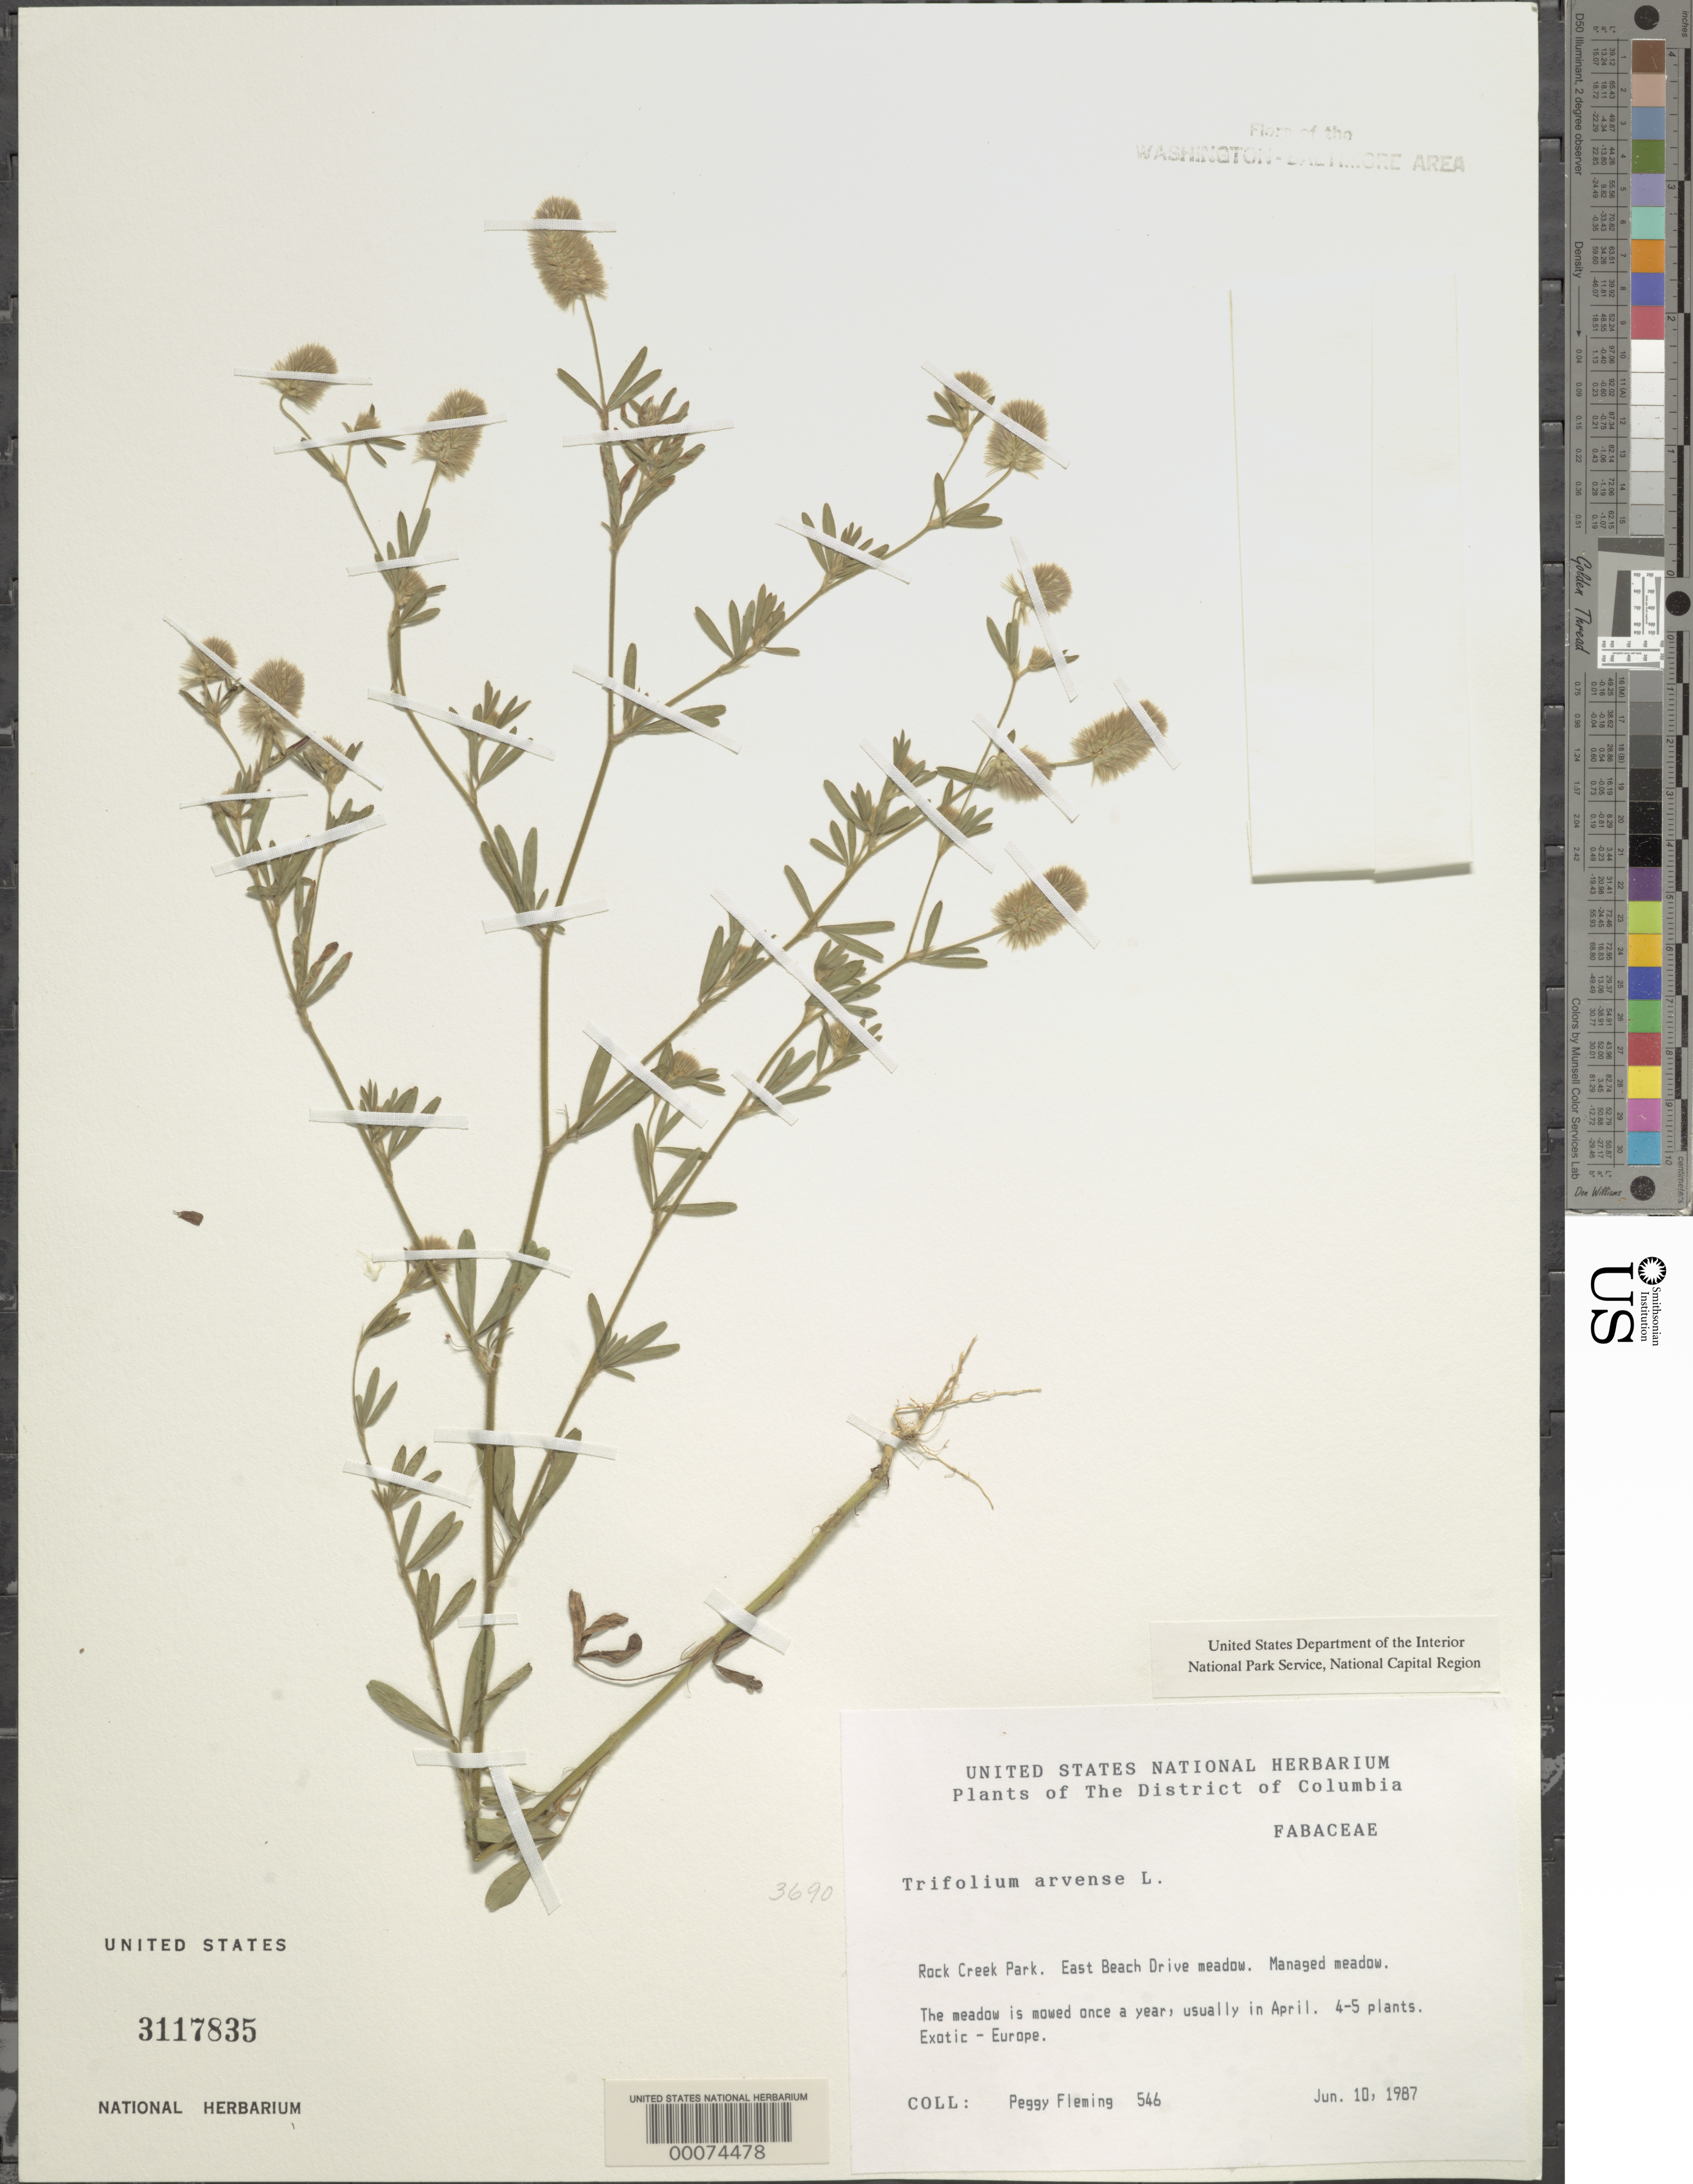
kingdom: Plantae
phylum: Tracheophyta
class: Magnoliopsida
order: Fabales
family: Fabaceae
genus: Trifolium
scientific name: Trifolium arvense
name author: L.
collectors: P. Fleming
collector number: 546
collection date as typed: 10 Jun 1987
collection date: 1987-06-10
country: United States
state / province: District of Columbia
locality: Rock Creek Park. East Beach Drive meadow. Rock Creek Park and vicinity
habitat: Managed meadow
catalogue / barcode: US 3117835